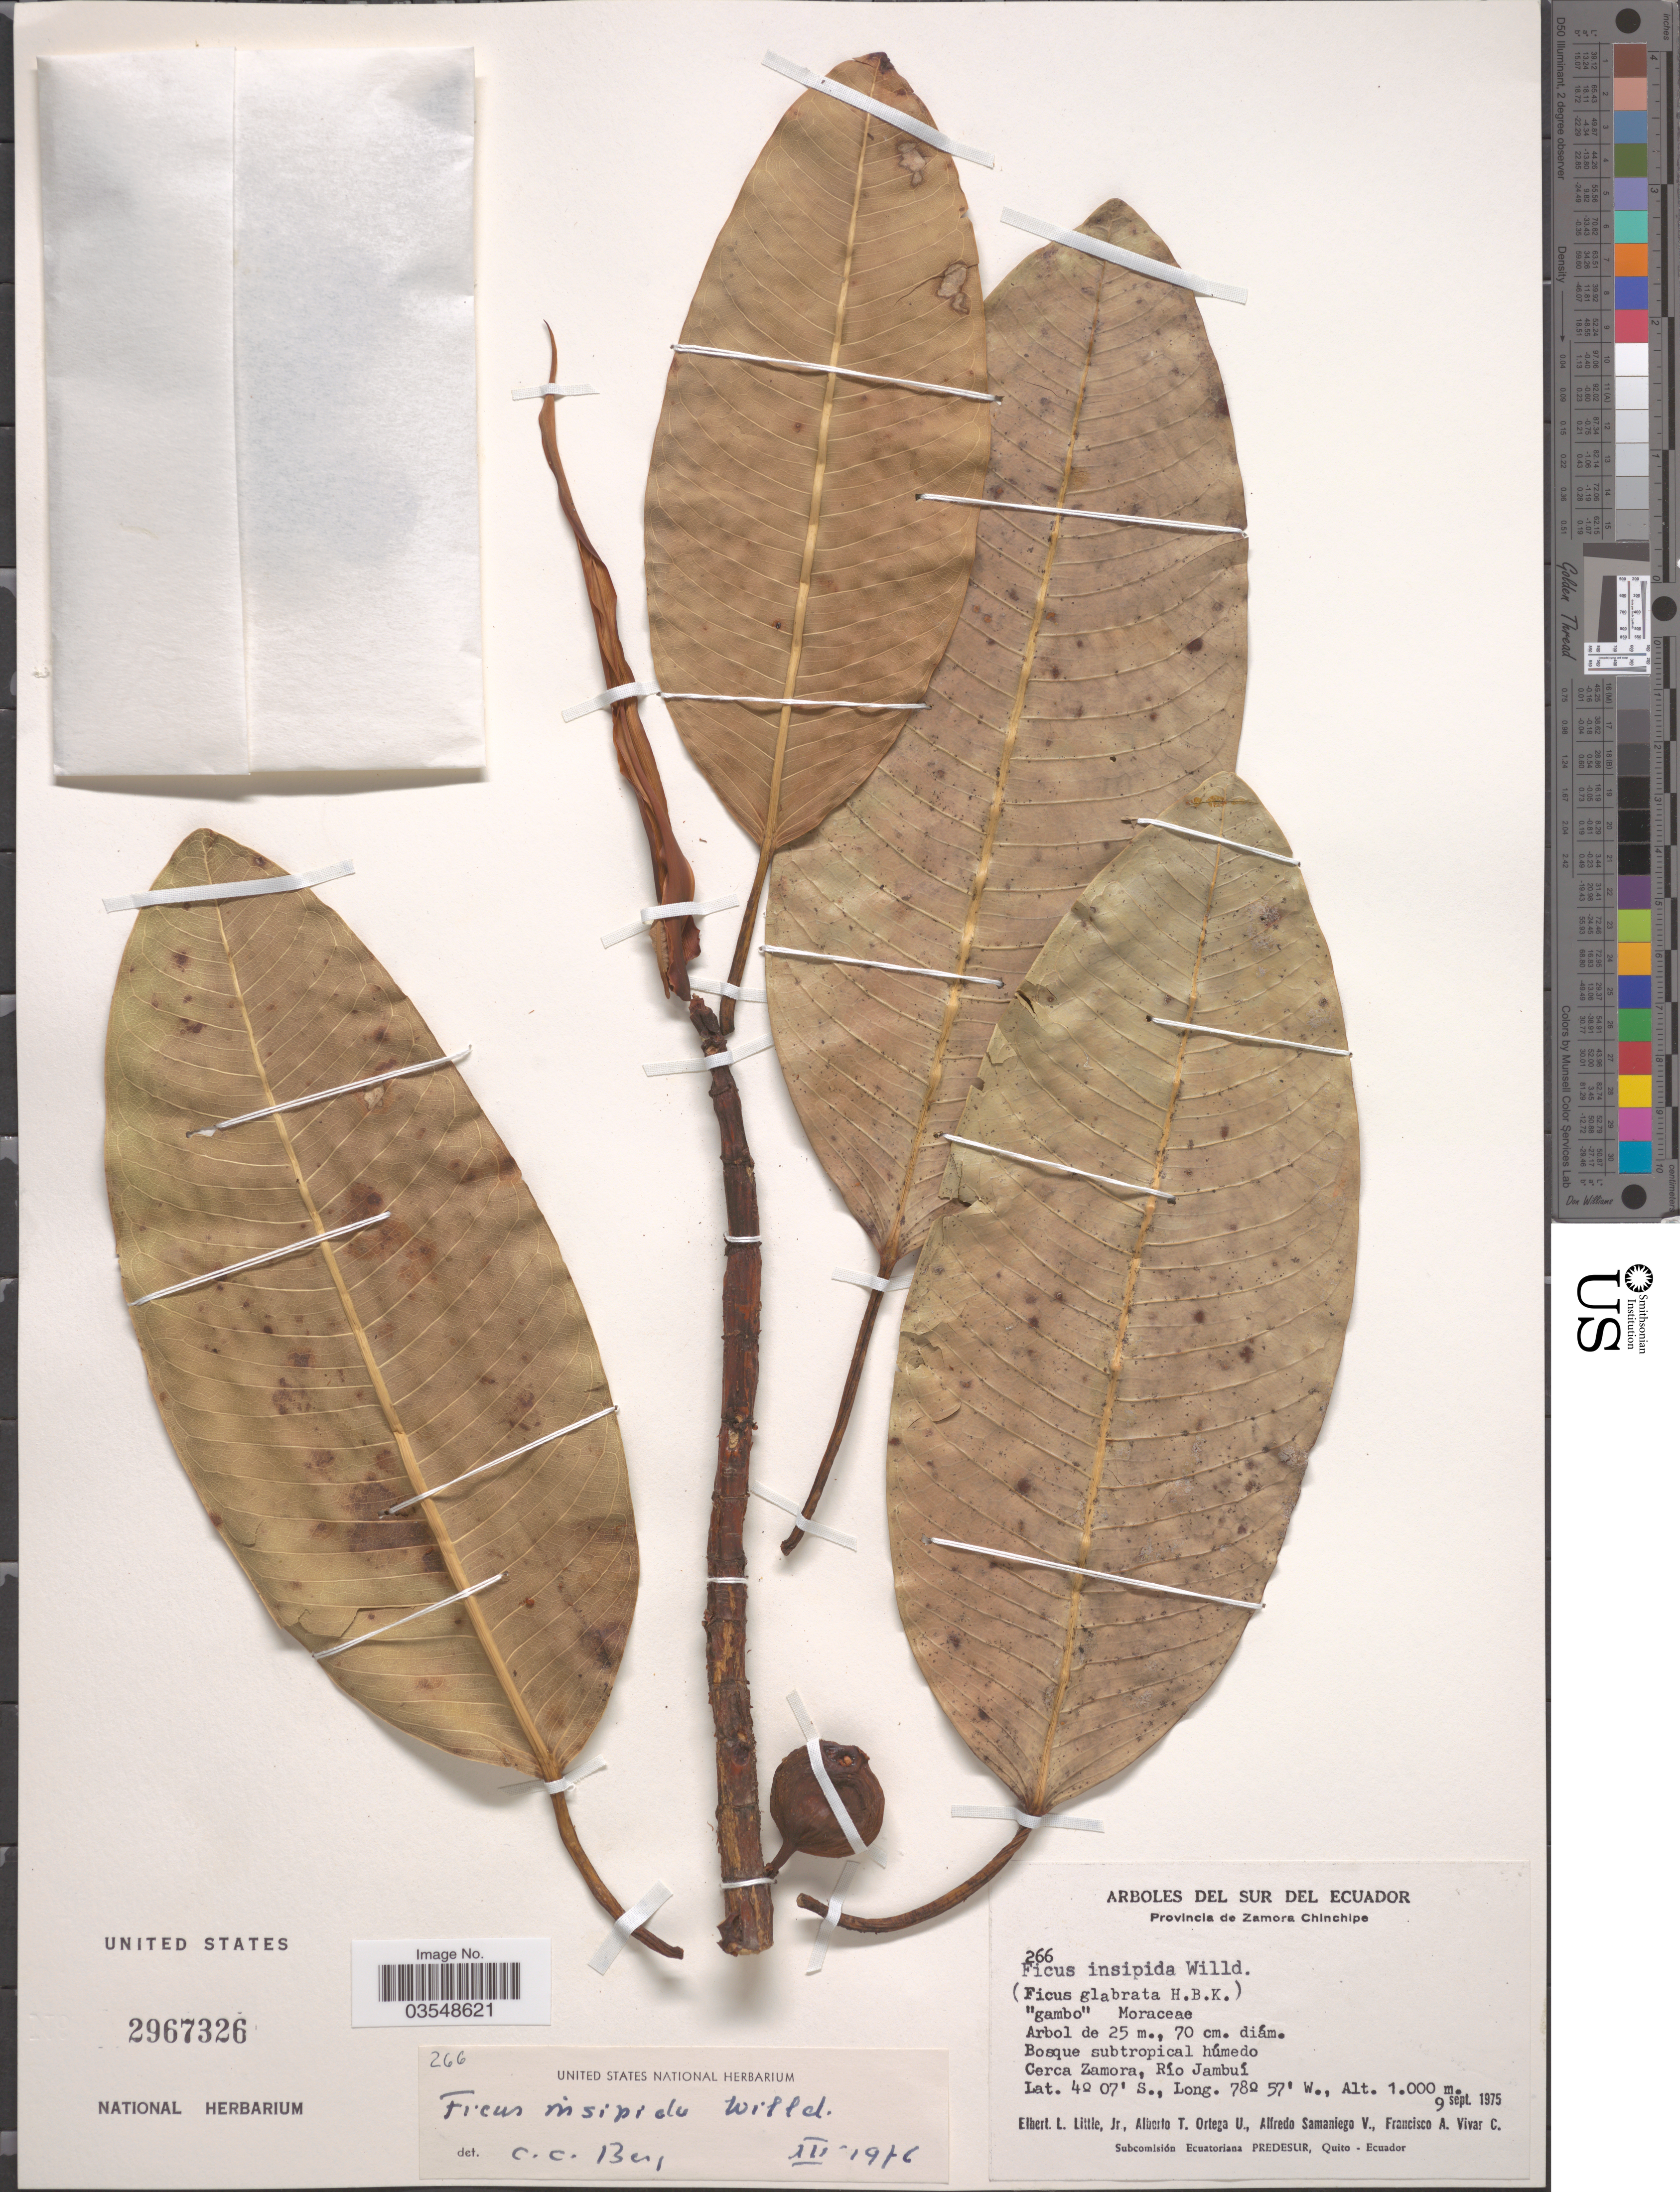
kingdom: Plantae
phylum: Tracheophyta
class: Magnoliopsida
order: Rosales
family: Moraceae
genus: Ficus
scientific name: Ficus insipida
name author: Willd.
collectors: E. L. Little, A. T. Ortega U., A. V. Samaniego & F. A. Vivar C.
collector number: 266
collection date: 1975-09-09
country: Ecuador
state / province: Zamora-Chinchipe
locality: Bosque subtropical húmedo. Cerca Zamora, Río Jambuí.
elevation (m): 1000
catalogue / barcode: US 2967326